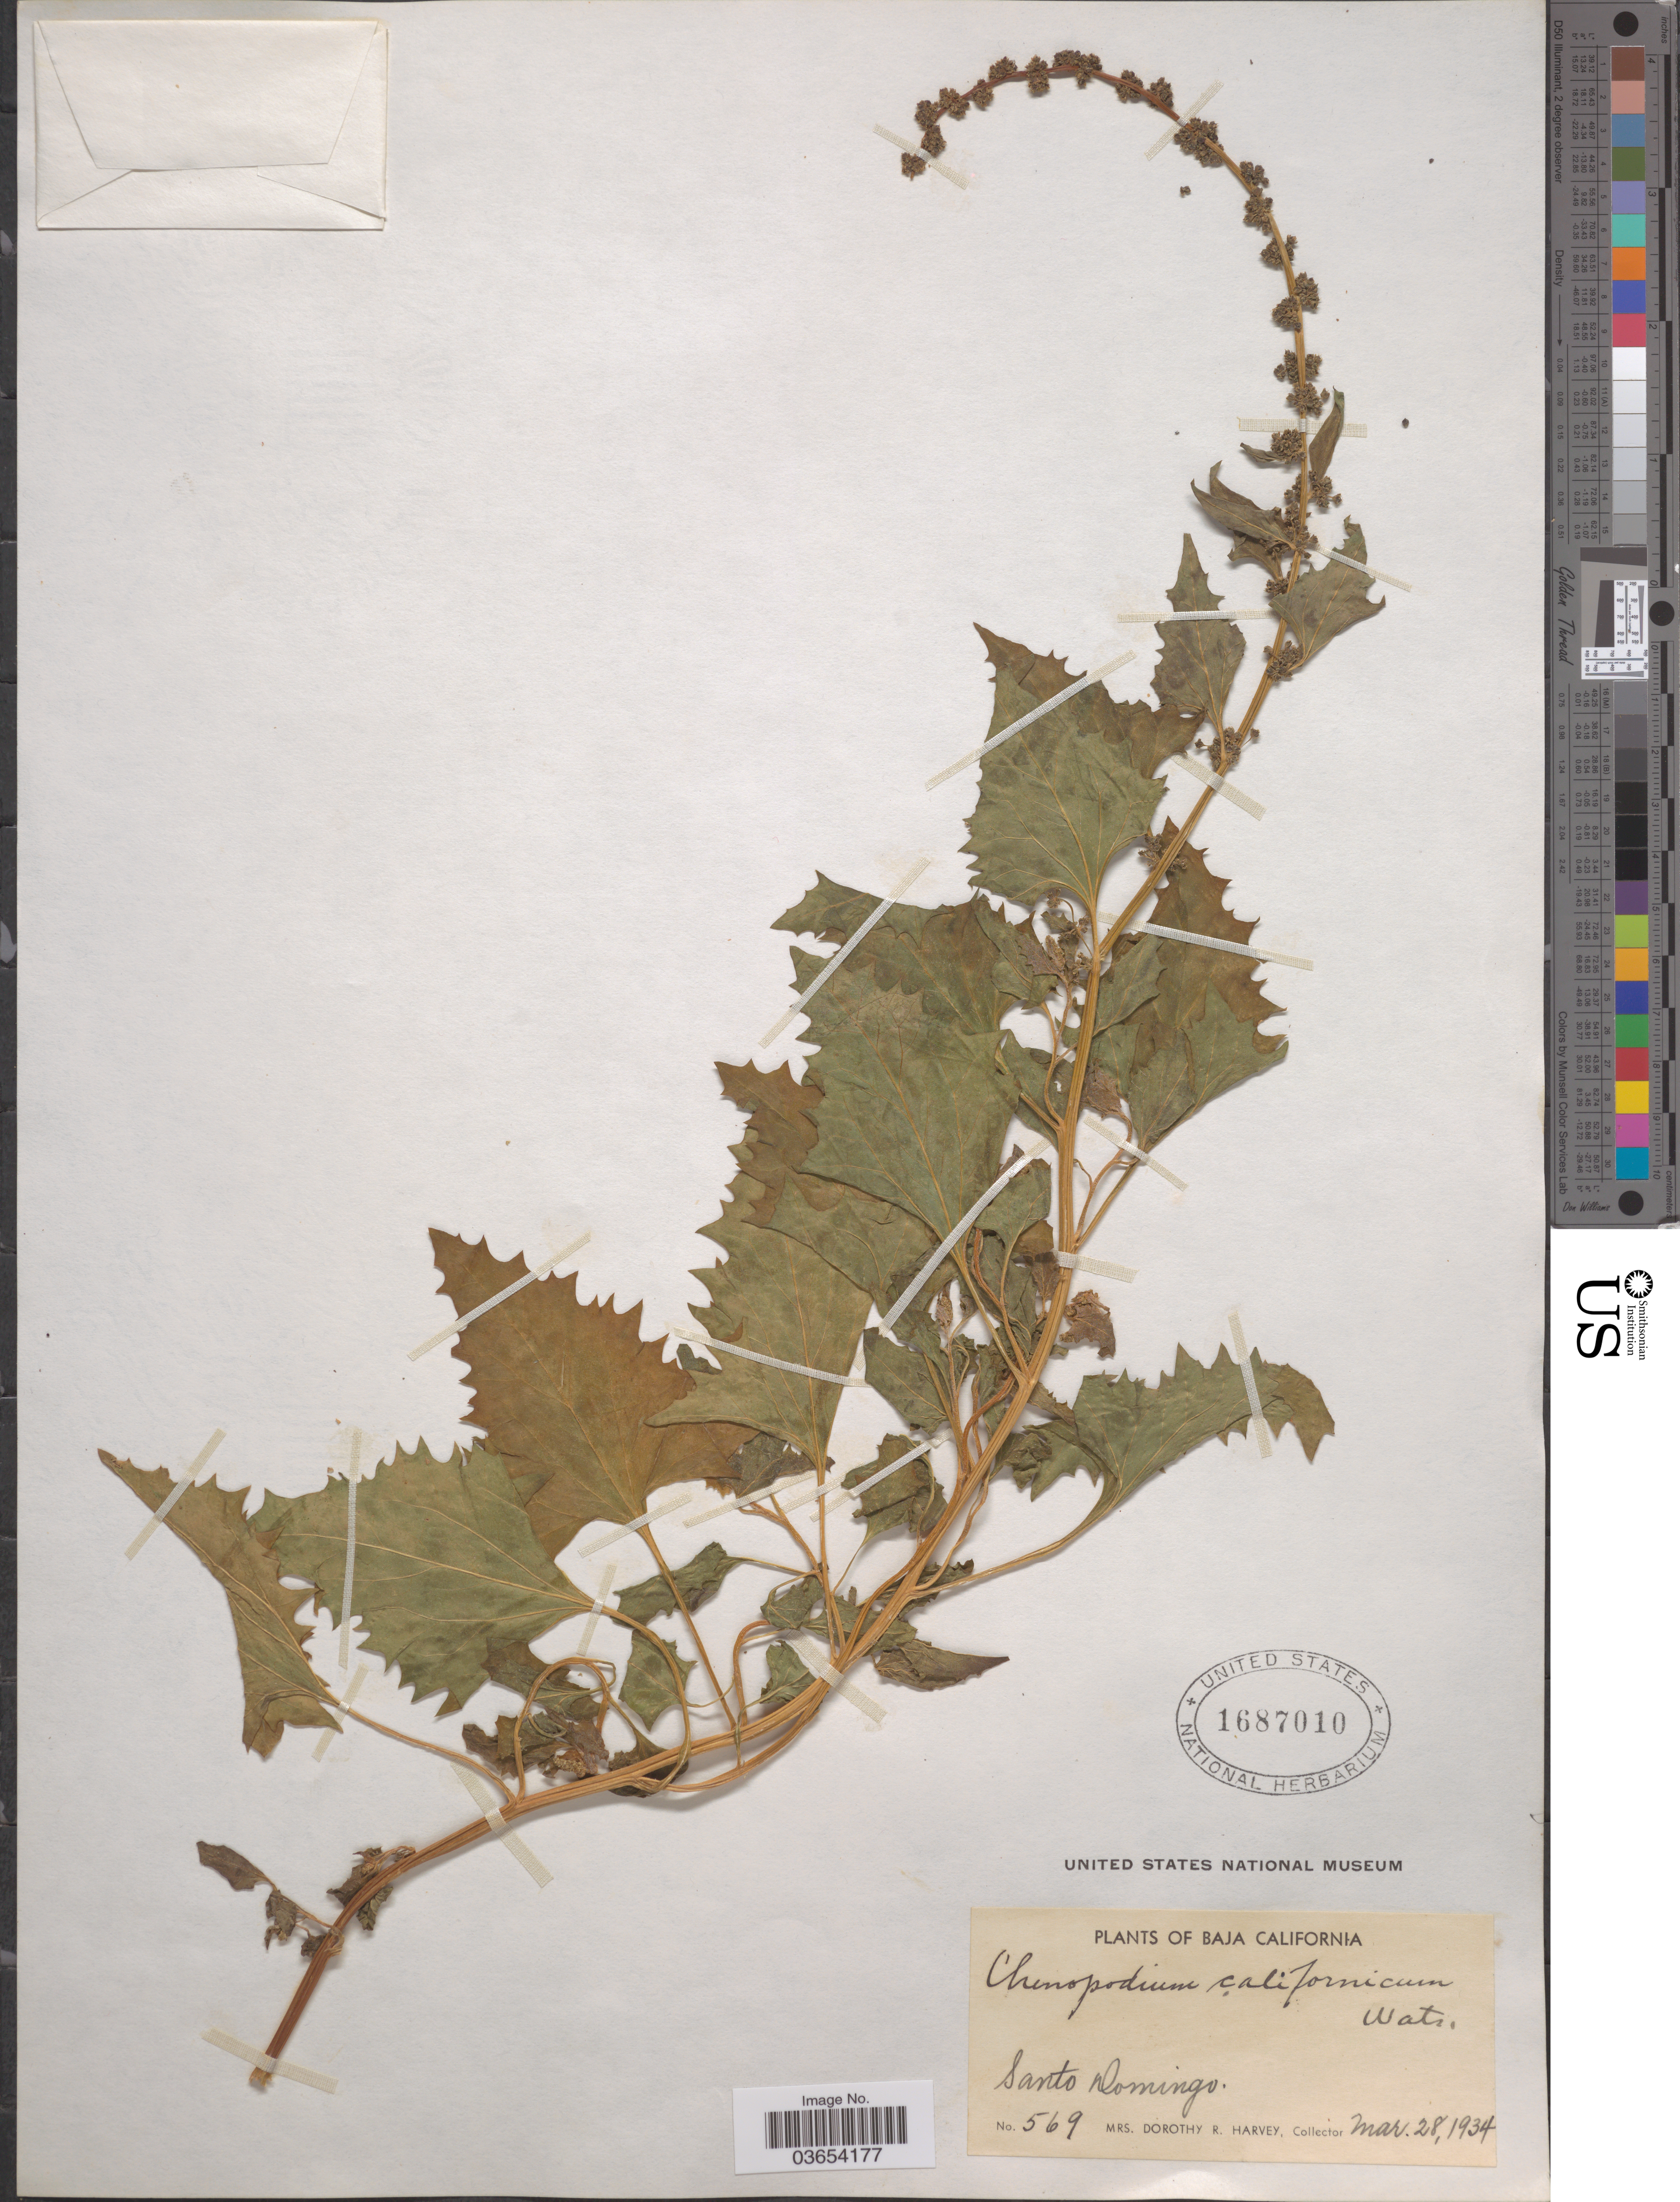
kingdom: Plantae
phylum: Tracheophyta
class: Magnoliopsida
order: Caryophyllales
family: Amaranthaceae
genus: Chenopodium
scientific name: Chenopodium californicum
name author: S. Watson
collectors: Harvey, Mrs. D. R.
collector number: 569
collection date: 1934-03-28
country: Mexico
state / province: Baja California Sur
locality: Santo Domingo.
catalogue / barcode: US 1687010